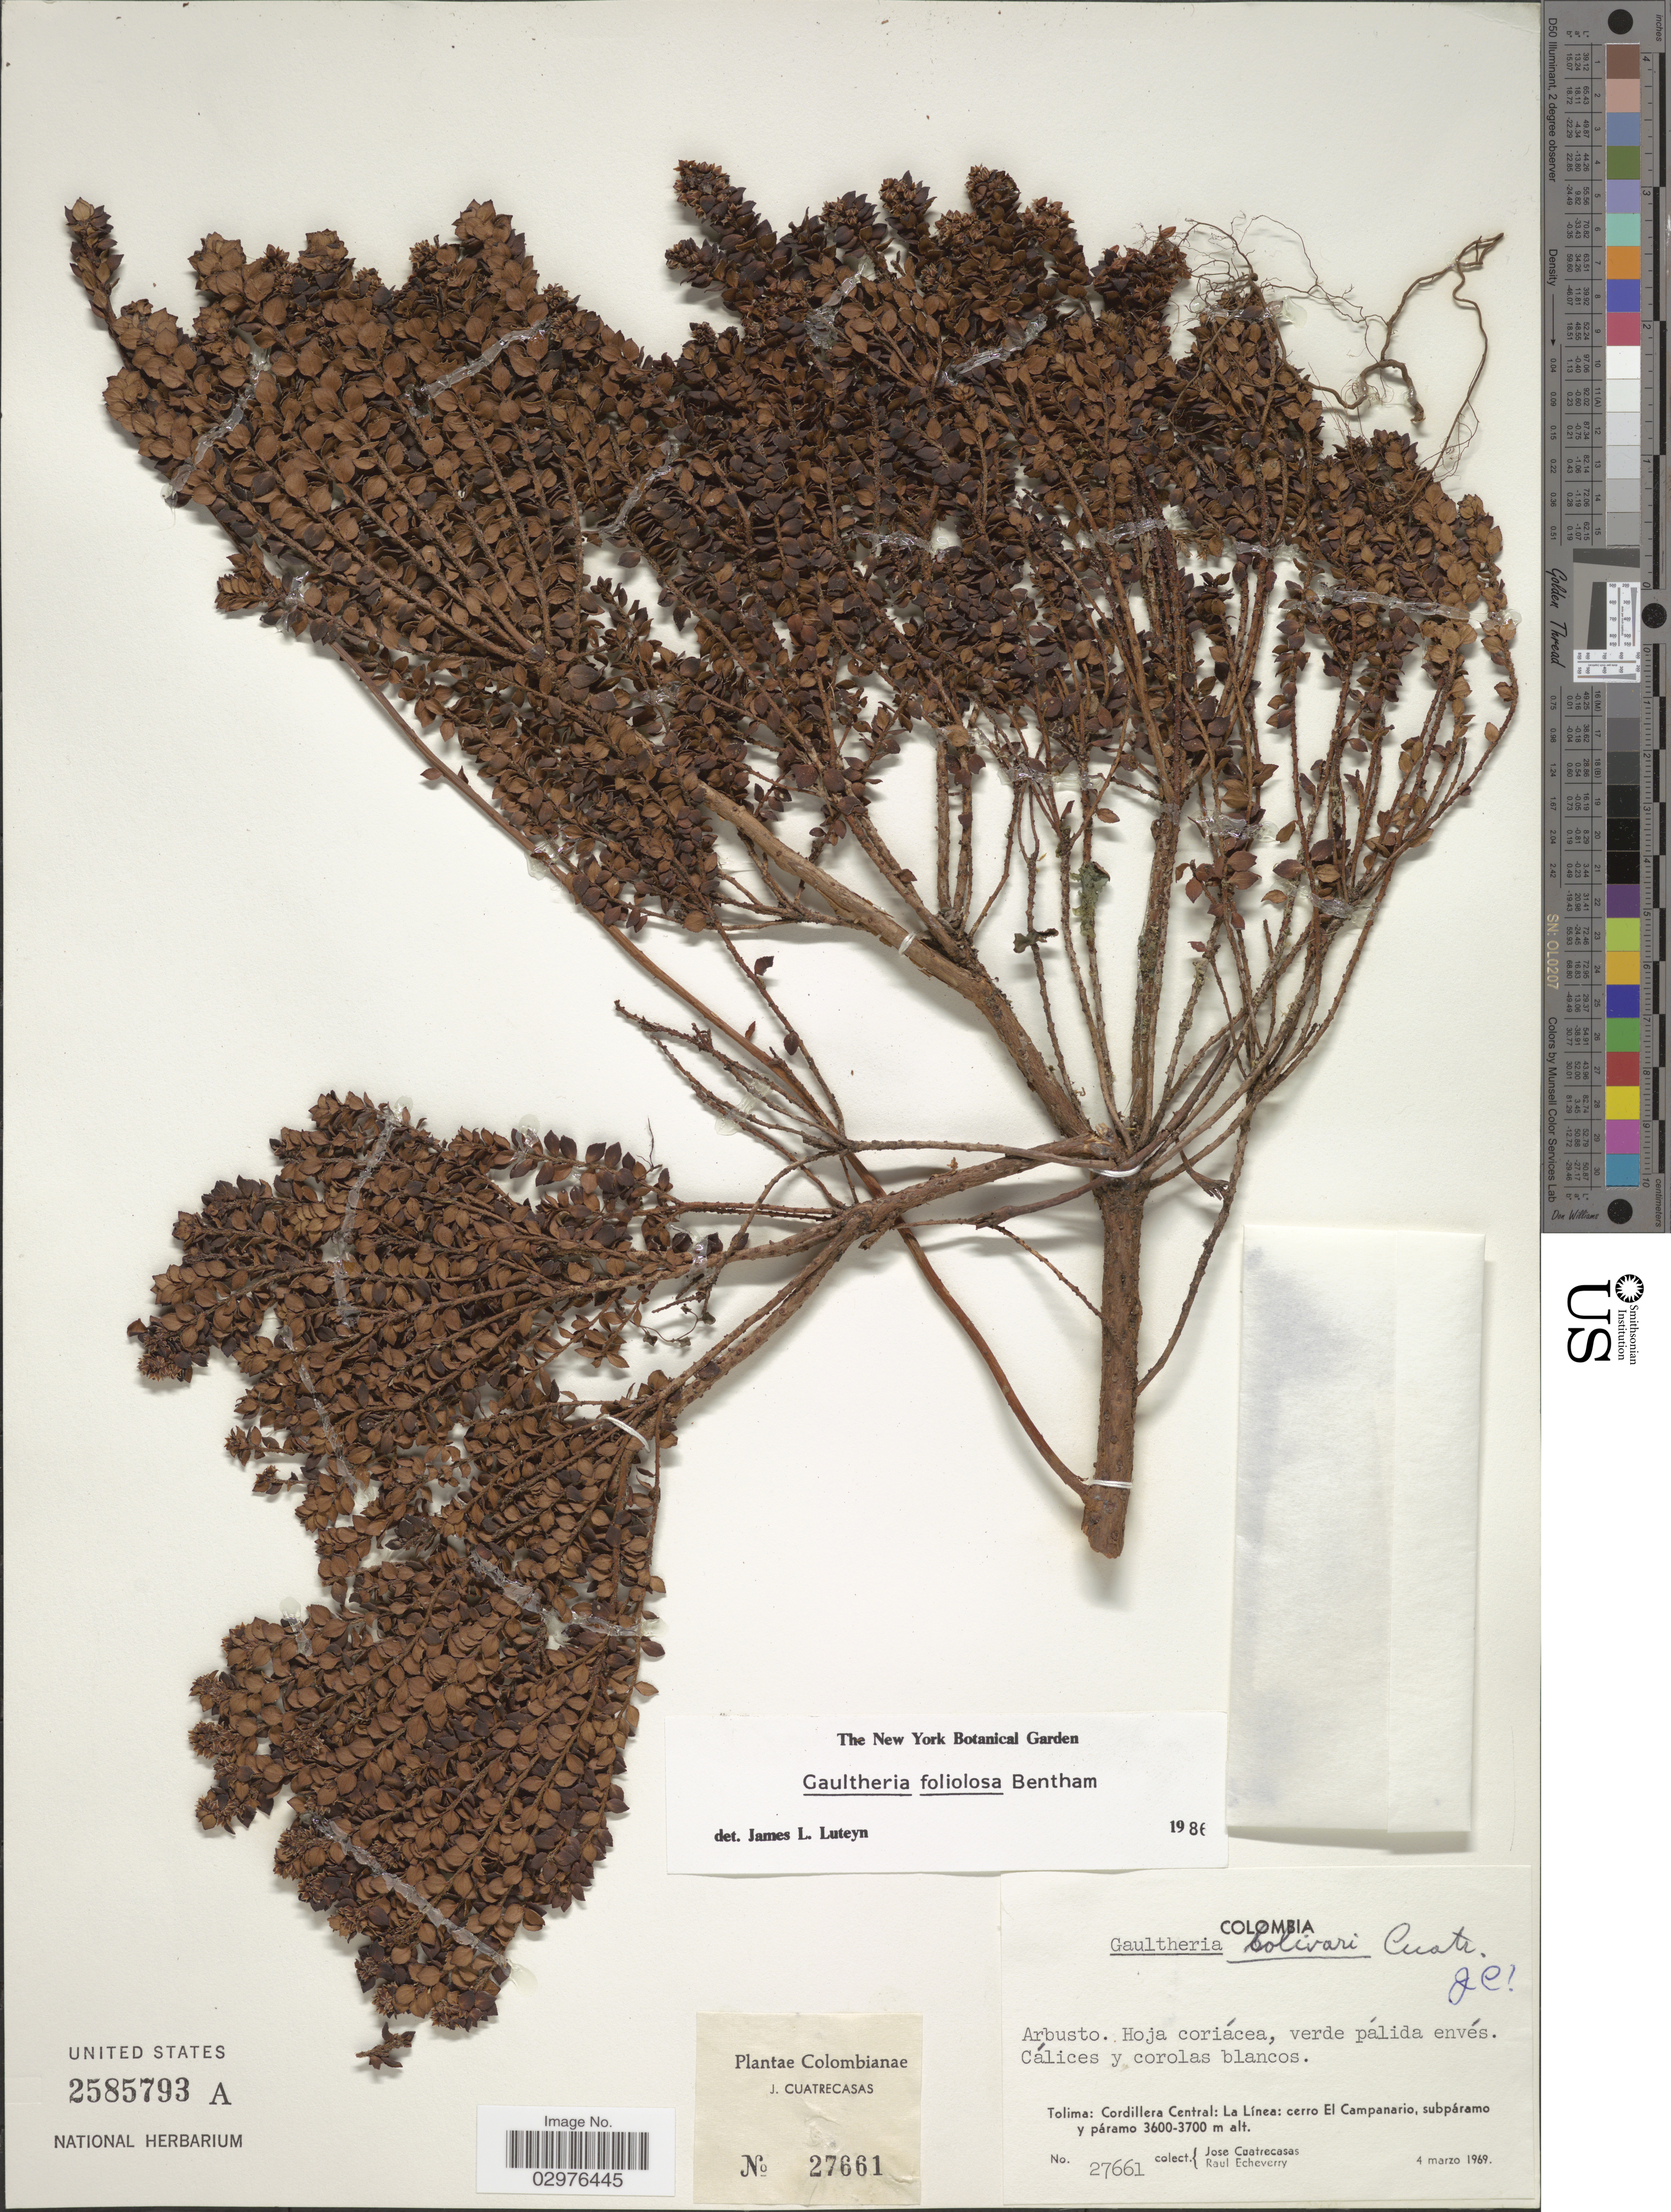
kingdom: Plantae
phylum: Tracheophyta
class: Magnoliopsida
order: Ericales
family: Ericaceae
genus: Gaultheria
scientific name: Gaultheria foliolosa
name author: Benth.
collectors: J. Cuatrecasas & R. Echeverry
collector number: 27661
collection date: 1969-03-04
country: Colombia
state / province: Tolima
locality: Cordillera Central: La Línea: cerro El Campanario.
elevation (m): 3600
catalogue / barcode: US 2585793A